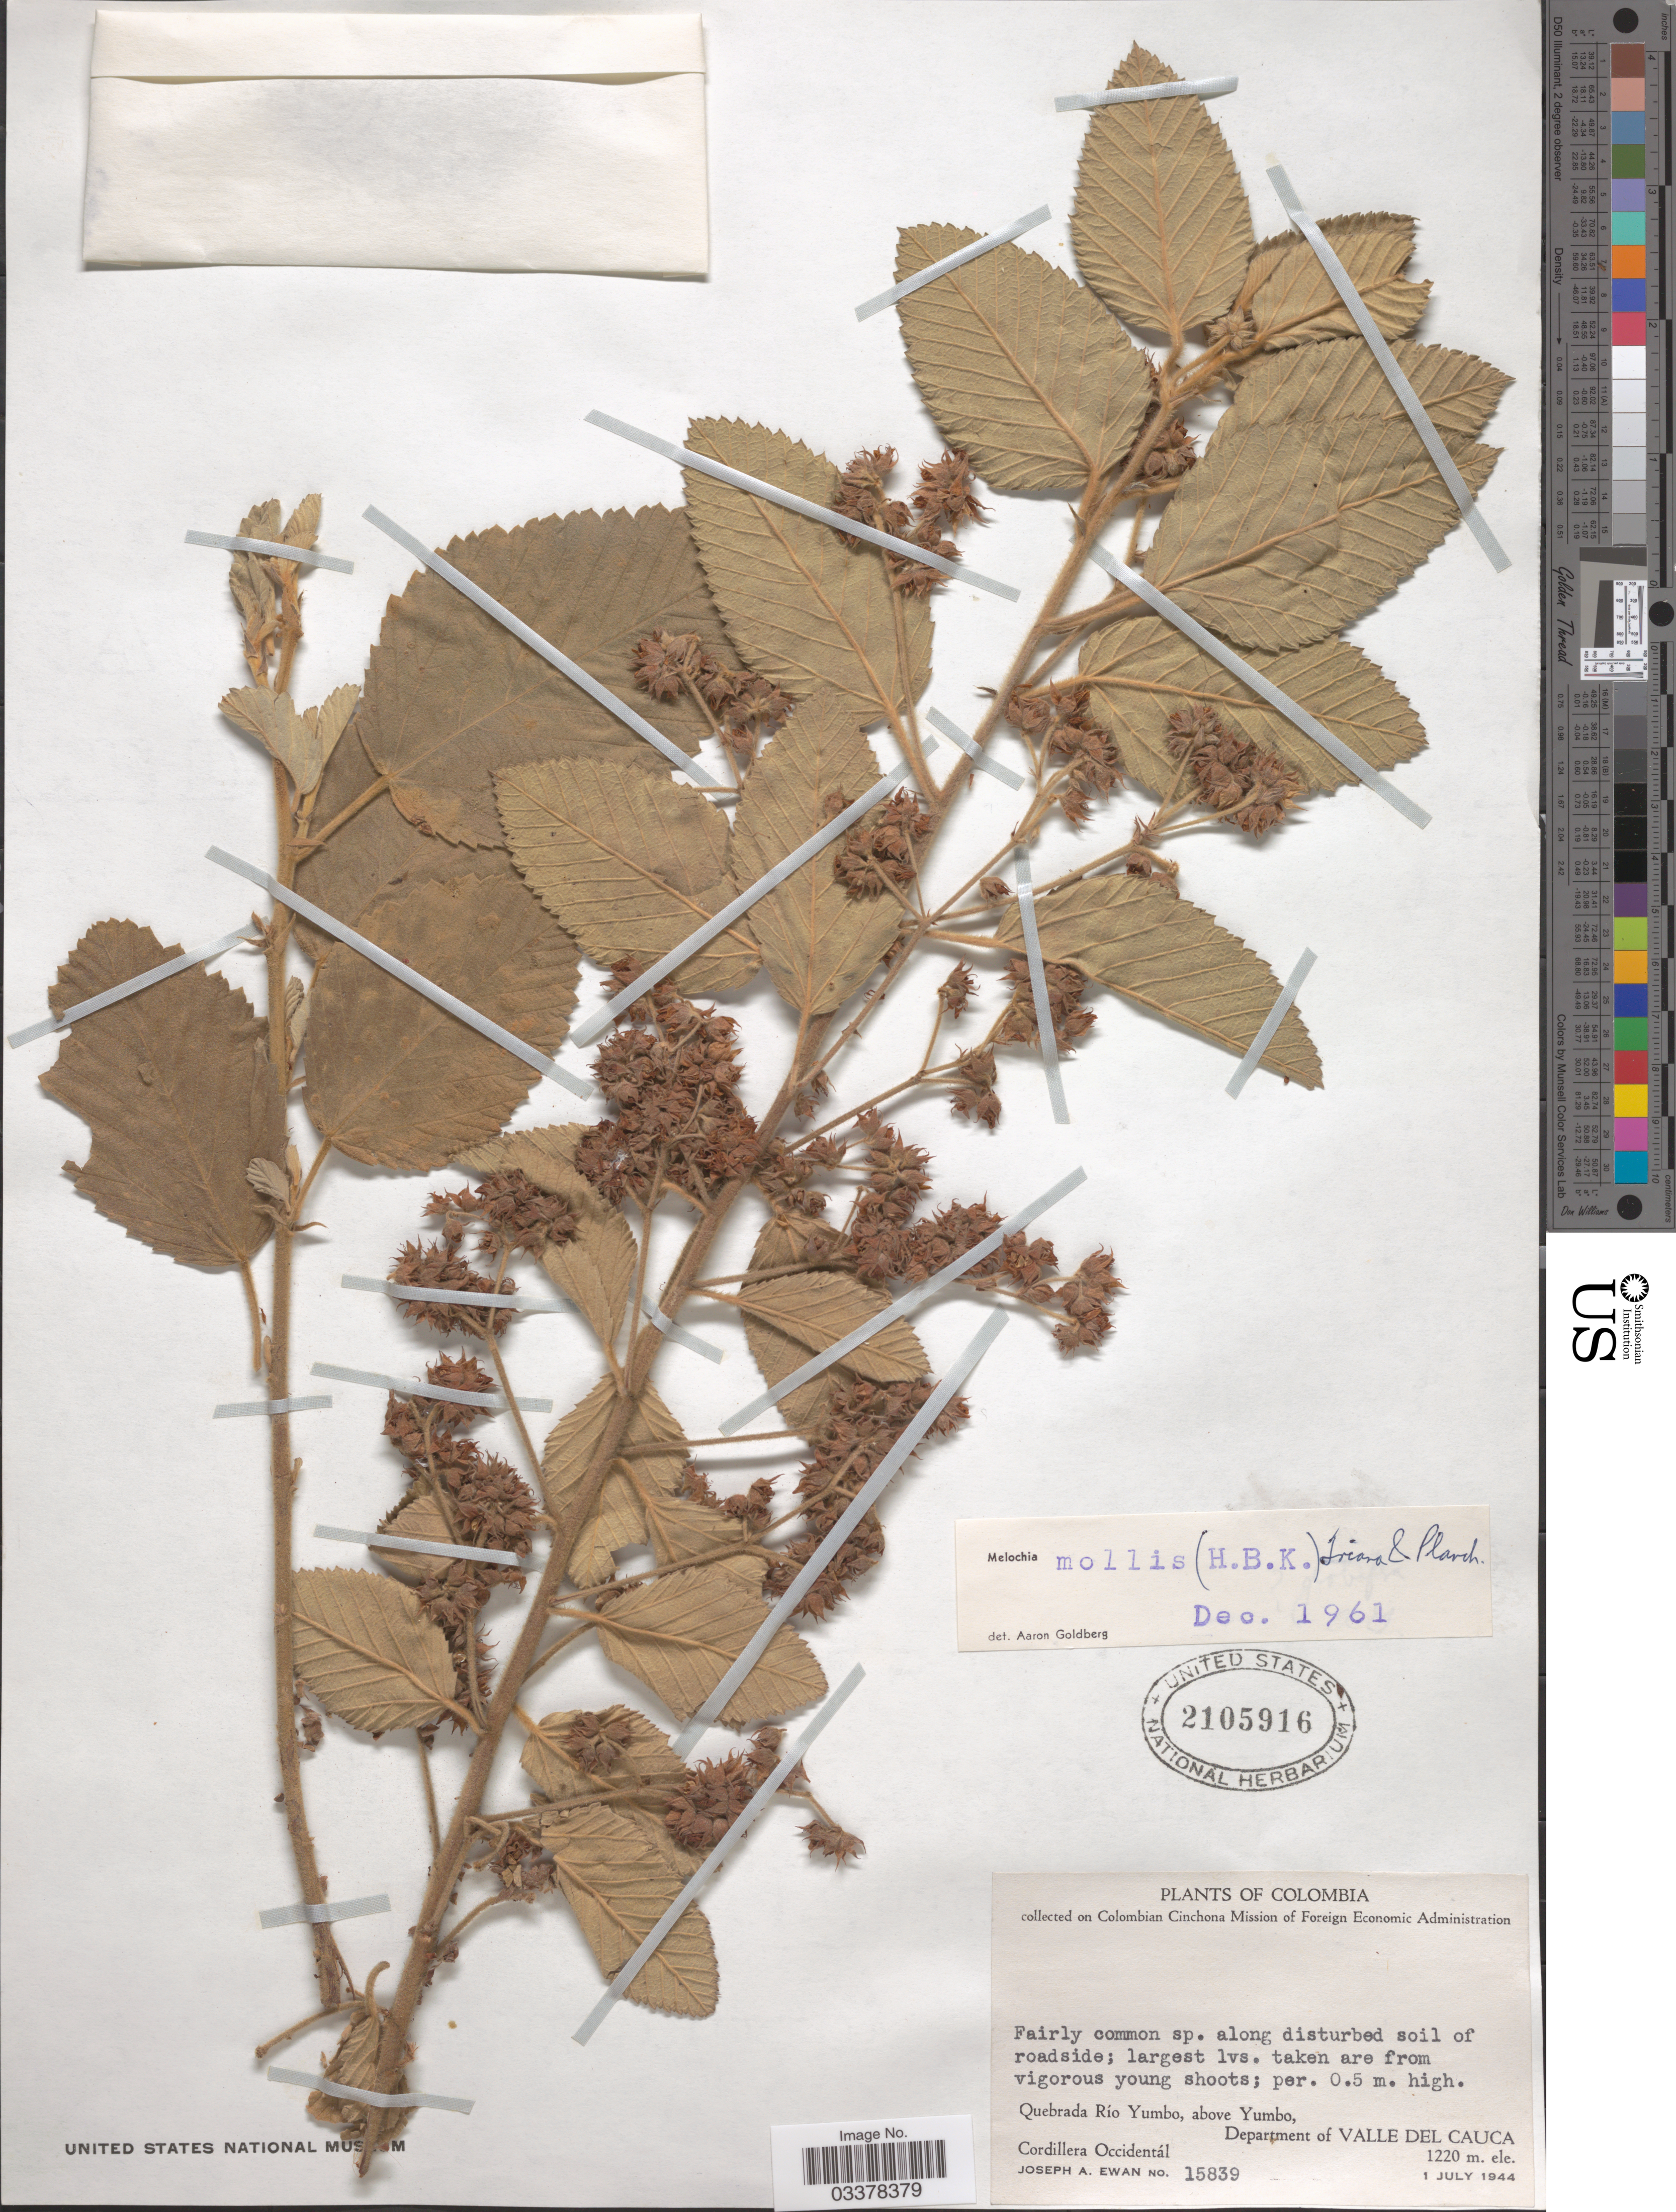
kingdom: Plantae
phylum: Tracheophyta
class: Magnoliopsida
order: Malvales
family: Malvaceae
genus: Melochia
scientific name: Melochia mollis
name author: (Kunth) Triana & Planch.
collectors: J. A. Ewan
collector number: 15839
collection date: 1944-07-01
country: Colombia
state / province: Valle del Cauca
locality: Quebrada Río Yumbo, above Yumbo, Department of Valle del Cauca.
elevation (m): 1220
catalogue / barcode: US 2105916